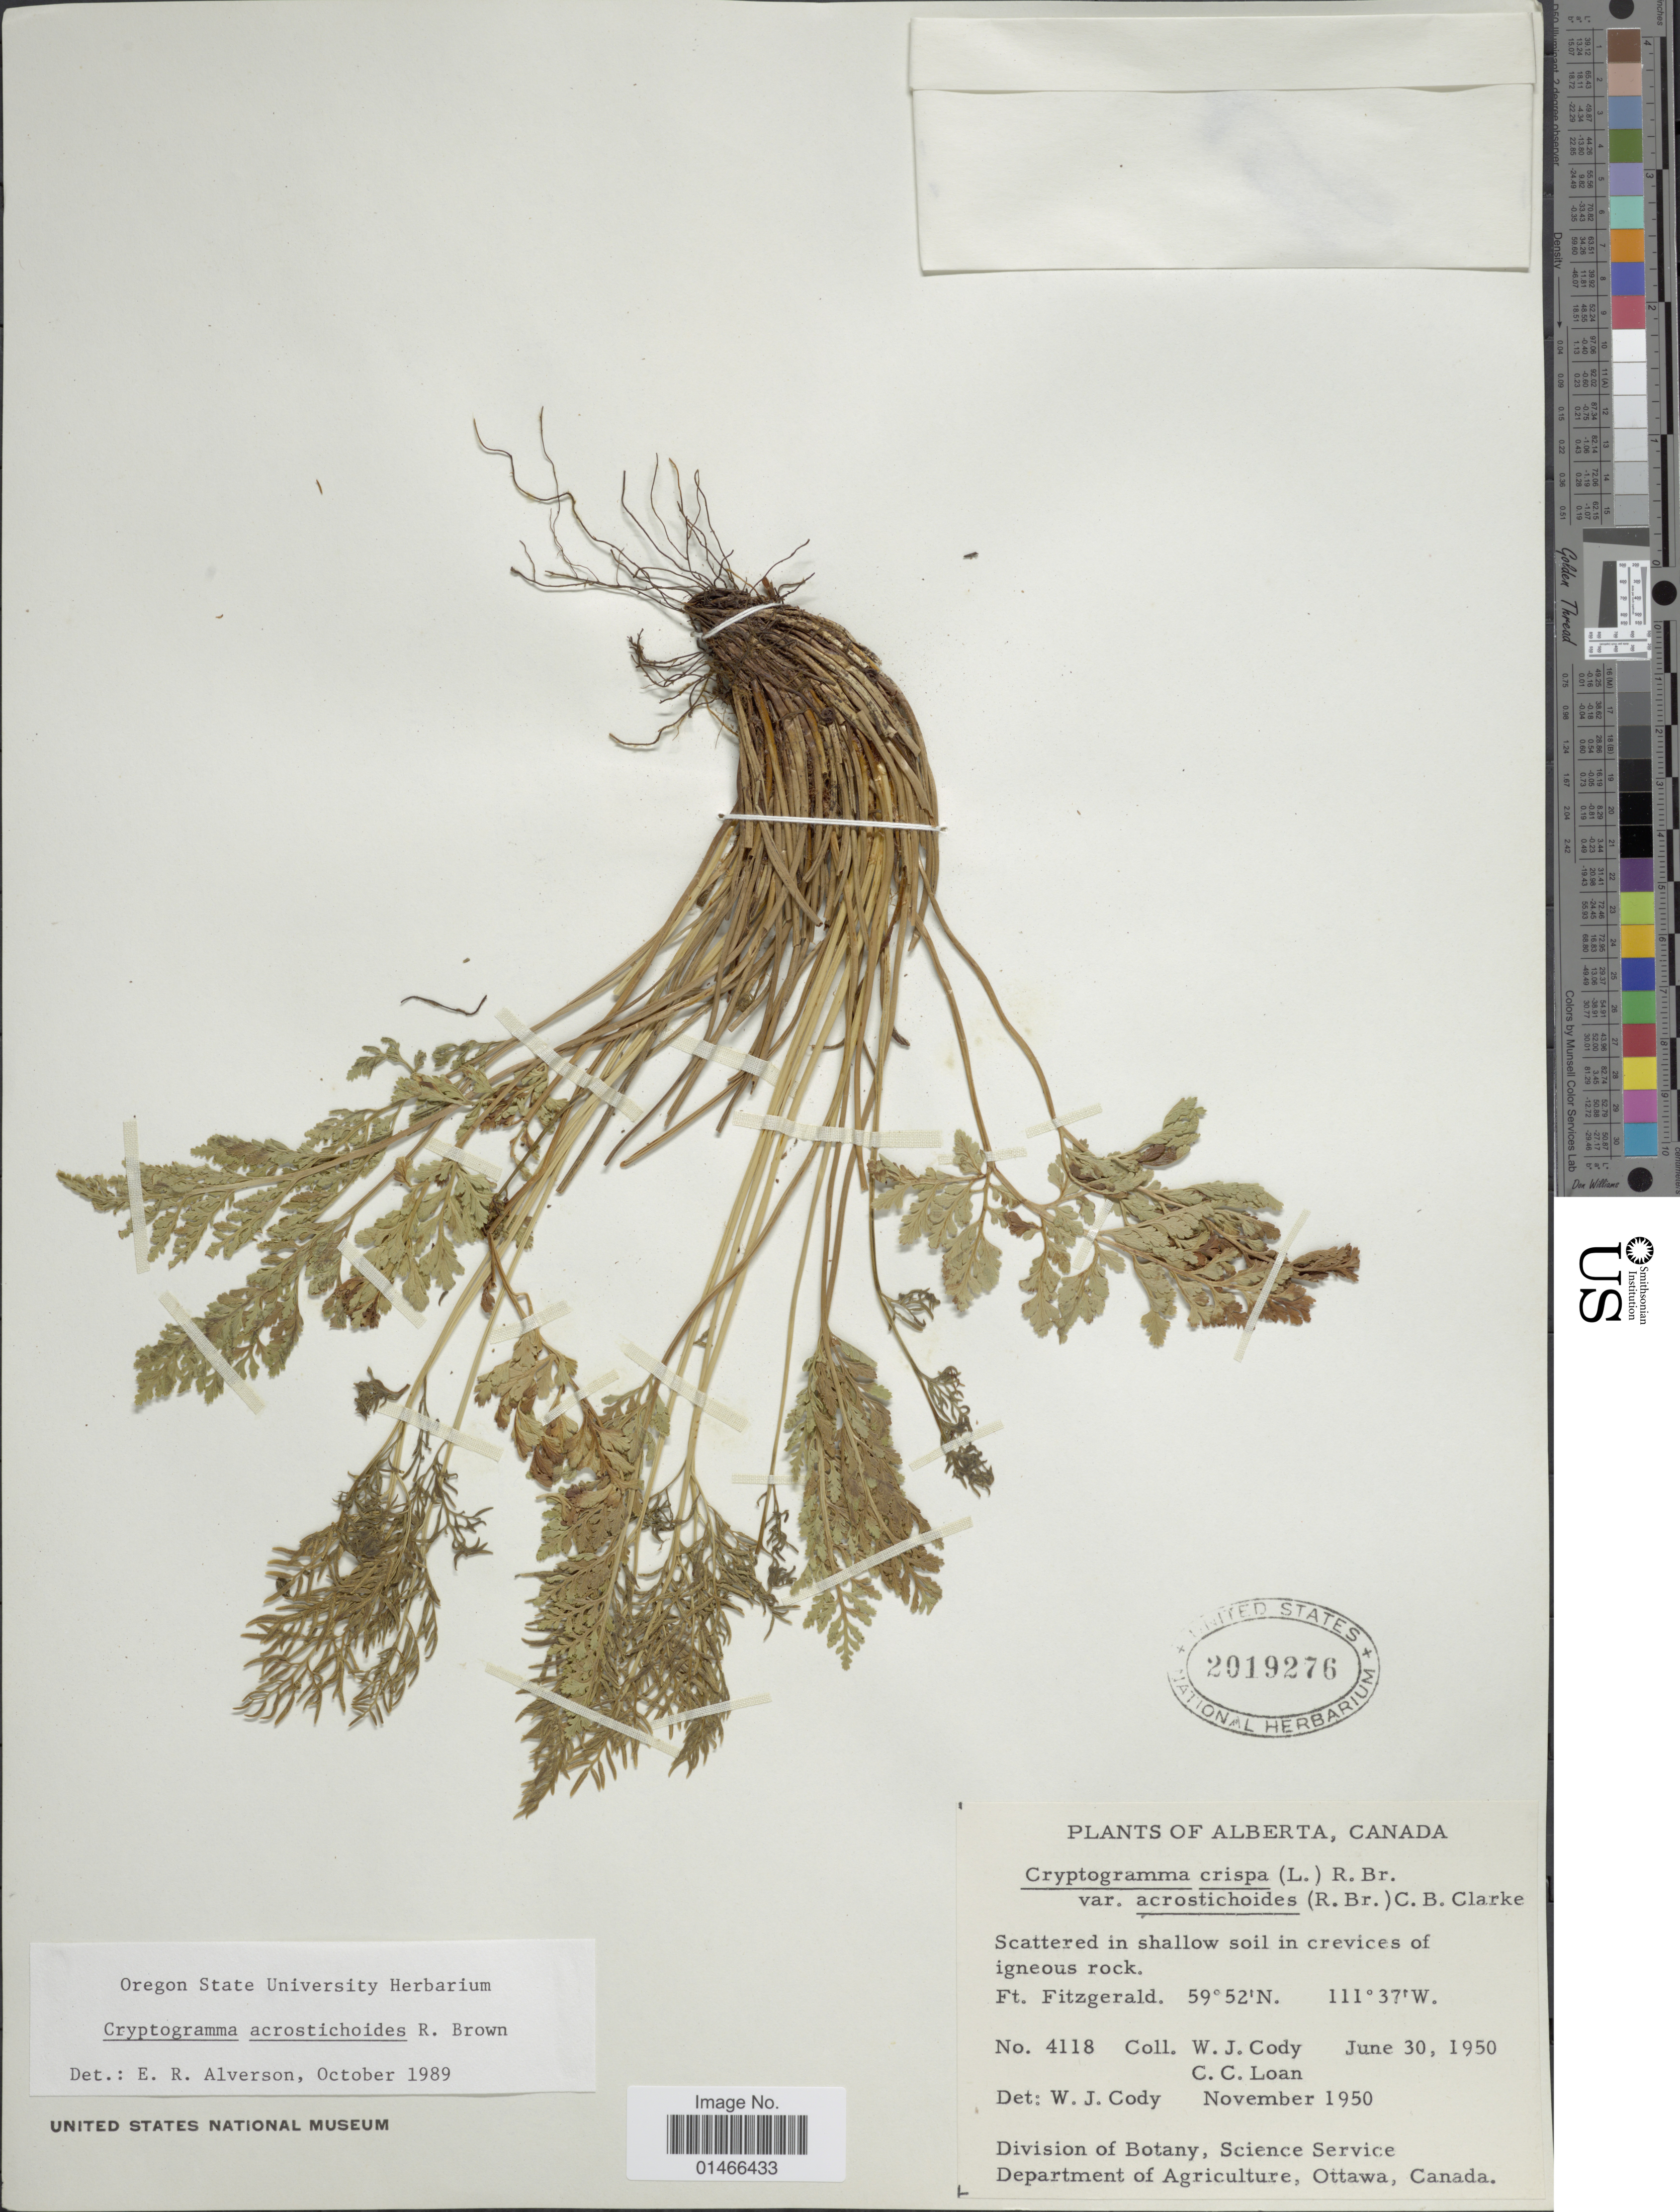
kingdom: Plantae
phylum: Tracheophyta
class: Polypodiopsida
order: Polypodiales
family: Pteridaceae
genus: Cryptogramma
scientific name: Cryptogramma acrostichoides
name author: R. Br.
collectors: W. Cody & C. Loan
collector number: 4118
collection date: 1950-06-30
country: Canada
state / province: Alberta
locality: Ft. Fitzgerald.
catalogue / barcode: US 2019276